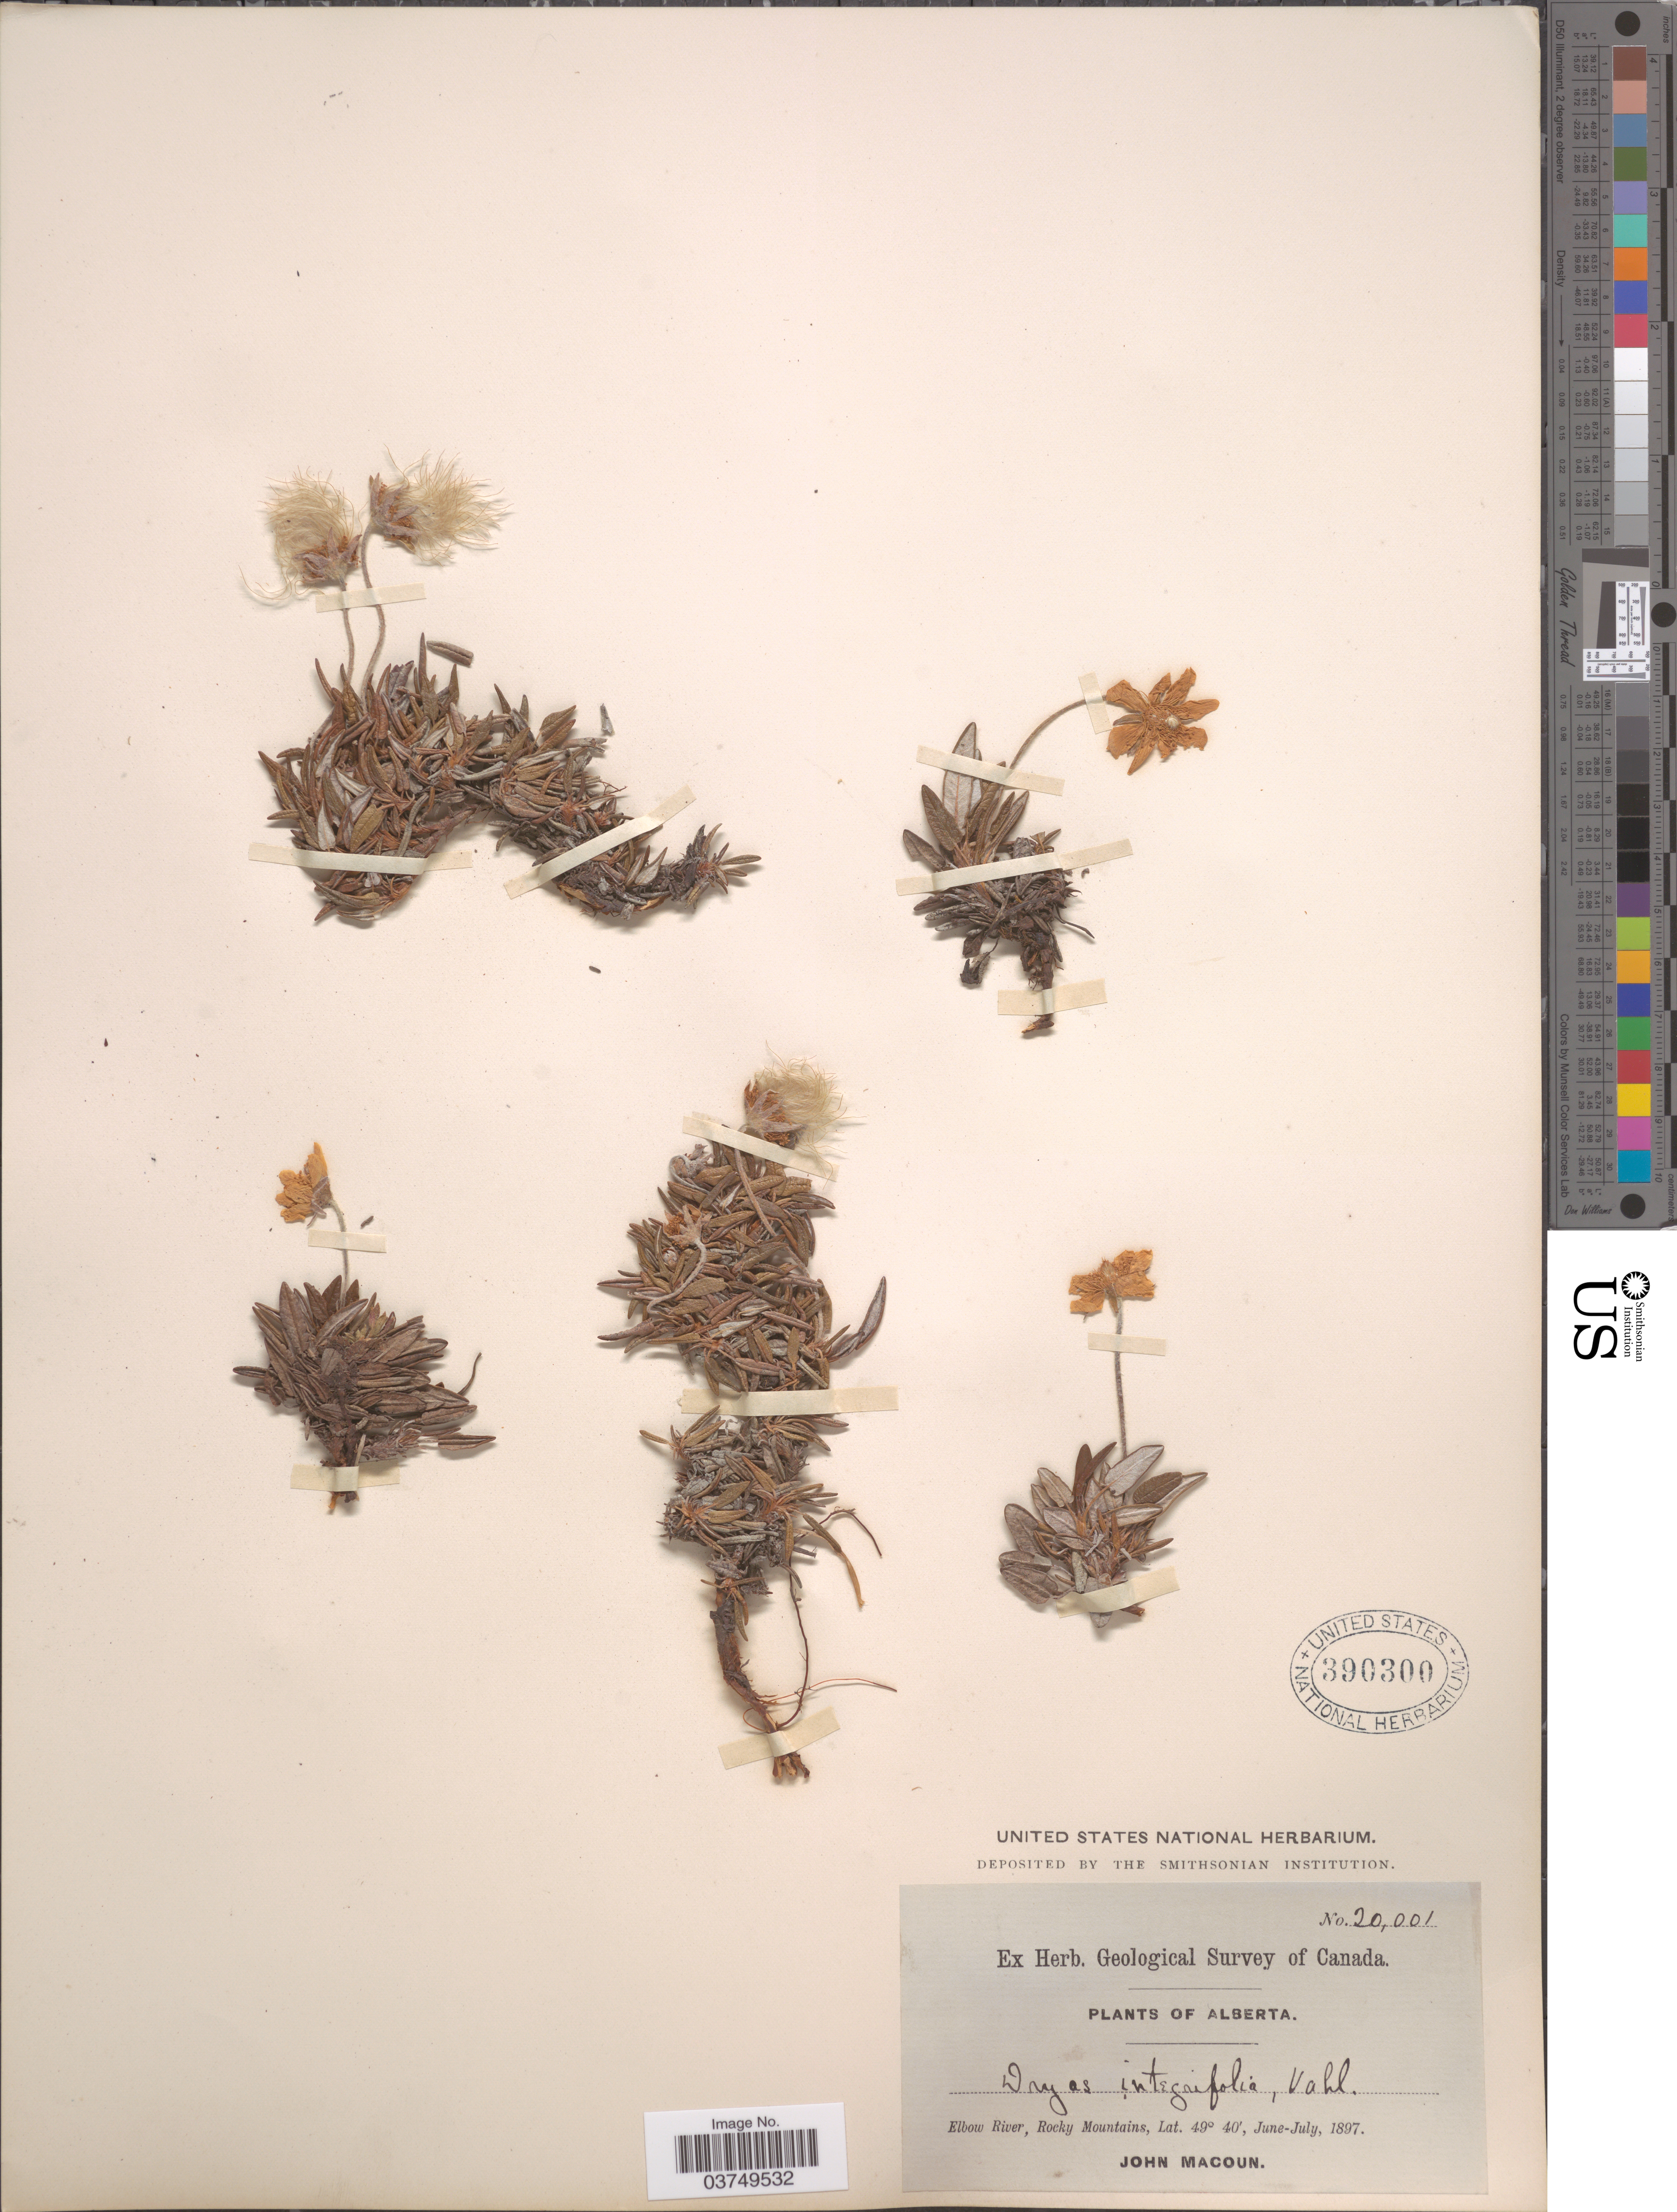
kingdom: Plantae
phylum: Tracheophyta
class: Magnoliopsida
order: Rosales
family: Rosaceae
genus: Dryas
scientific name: Dryas integrifolia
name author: Vahl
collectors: J. Macoun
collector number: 20001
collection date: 1897-06/1897-07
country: Canada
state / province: Alberta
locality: Elbow River, Rocky Mountains.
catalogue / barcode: US 390300